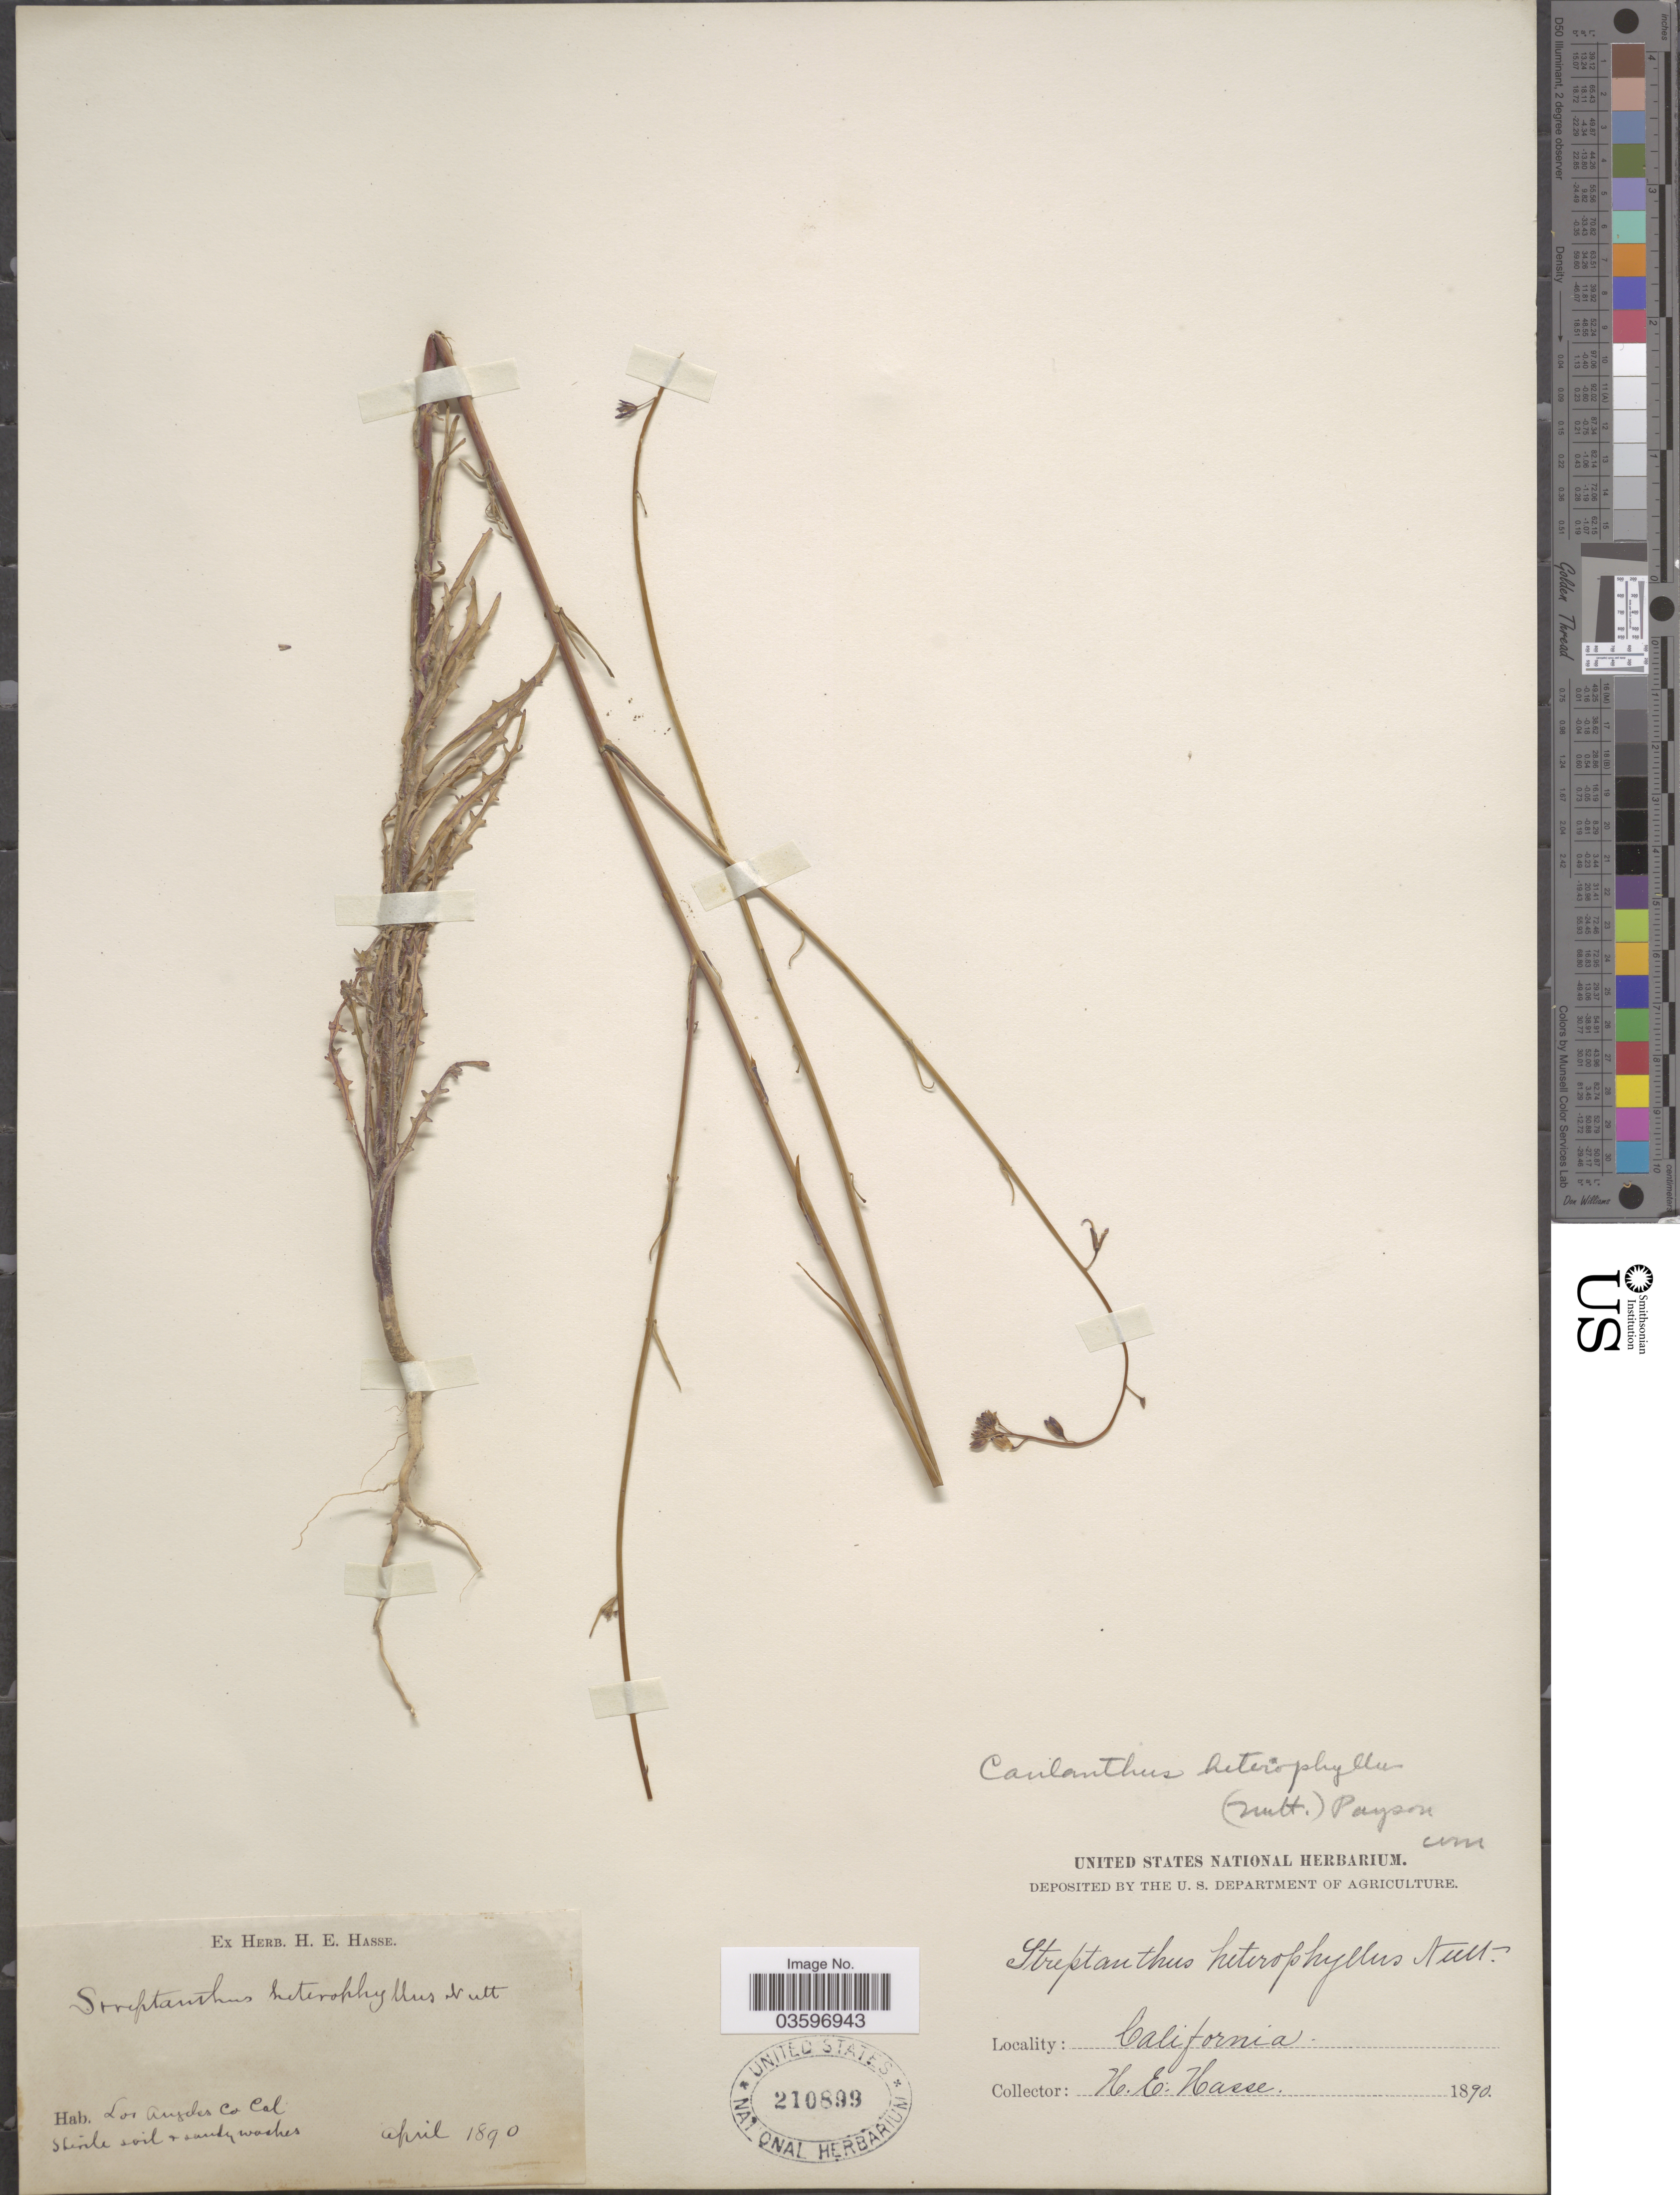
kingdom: Plantae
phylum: Tracheophyta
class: Magnoliopsida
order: Brassicales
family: Brassicaceae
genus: Caulanthus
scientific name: Caulanthus heterophyllus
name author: (Nutt.) Payson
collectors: H. E. Hasse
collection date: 1890-04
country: United States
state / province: California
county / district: Los Angeles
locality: Los Angeles Co.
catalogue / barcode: US 210899